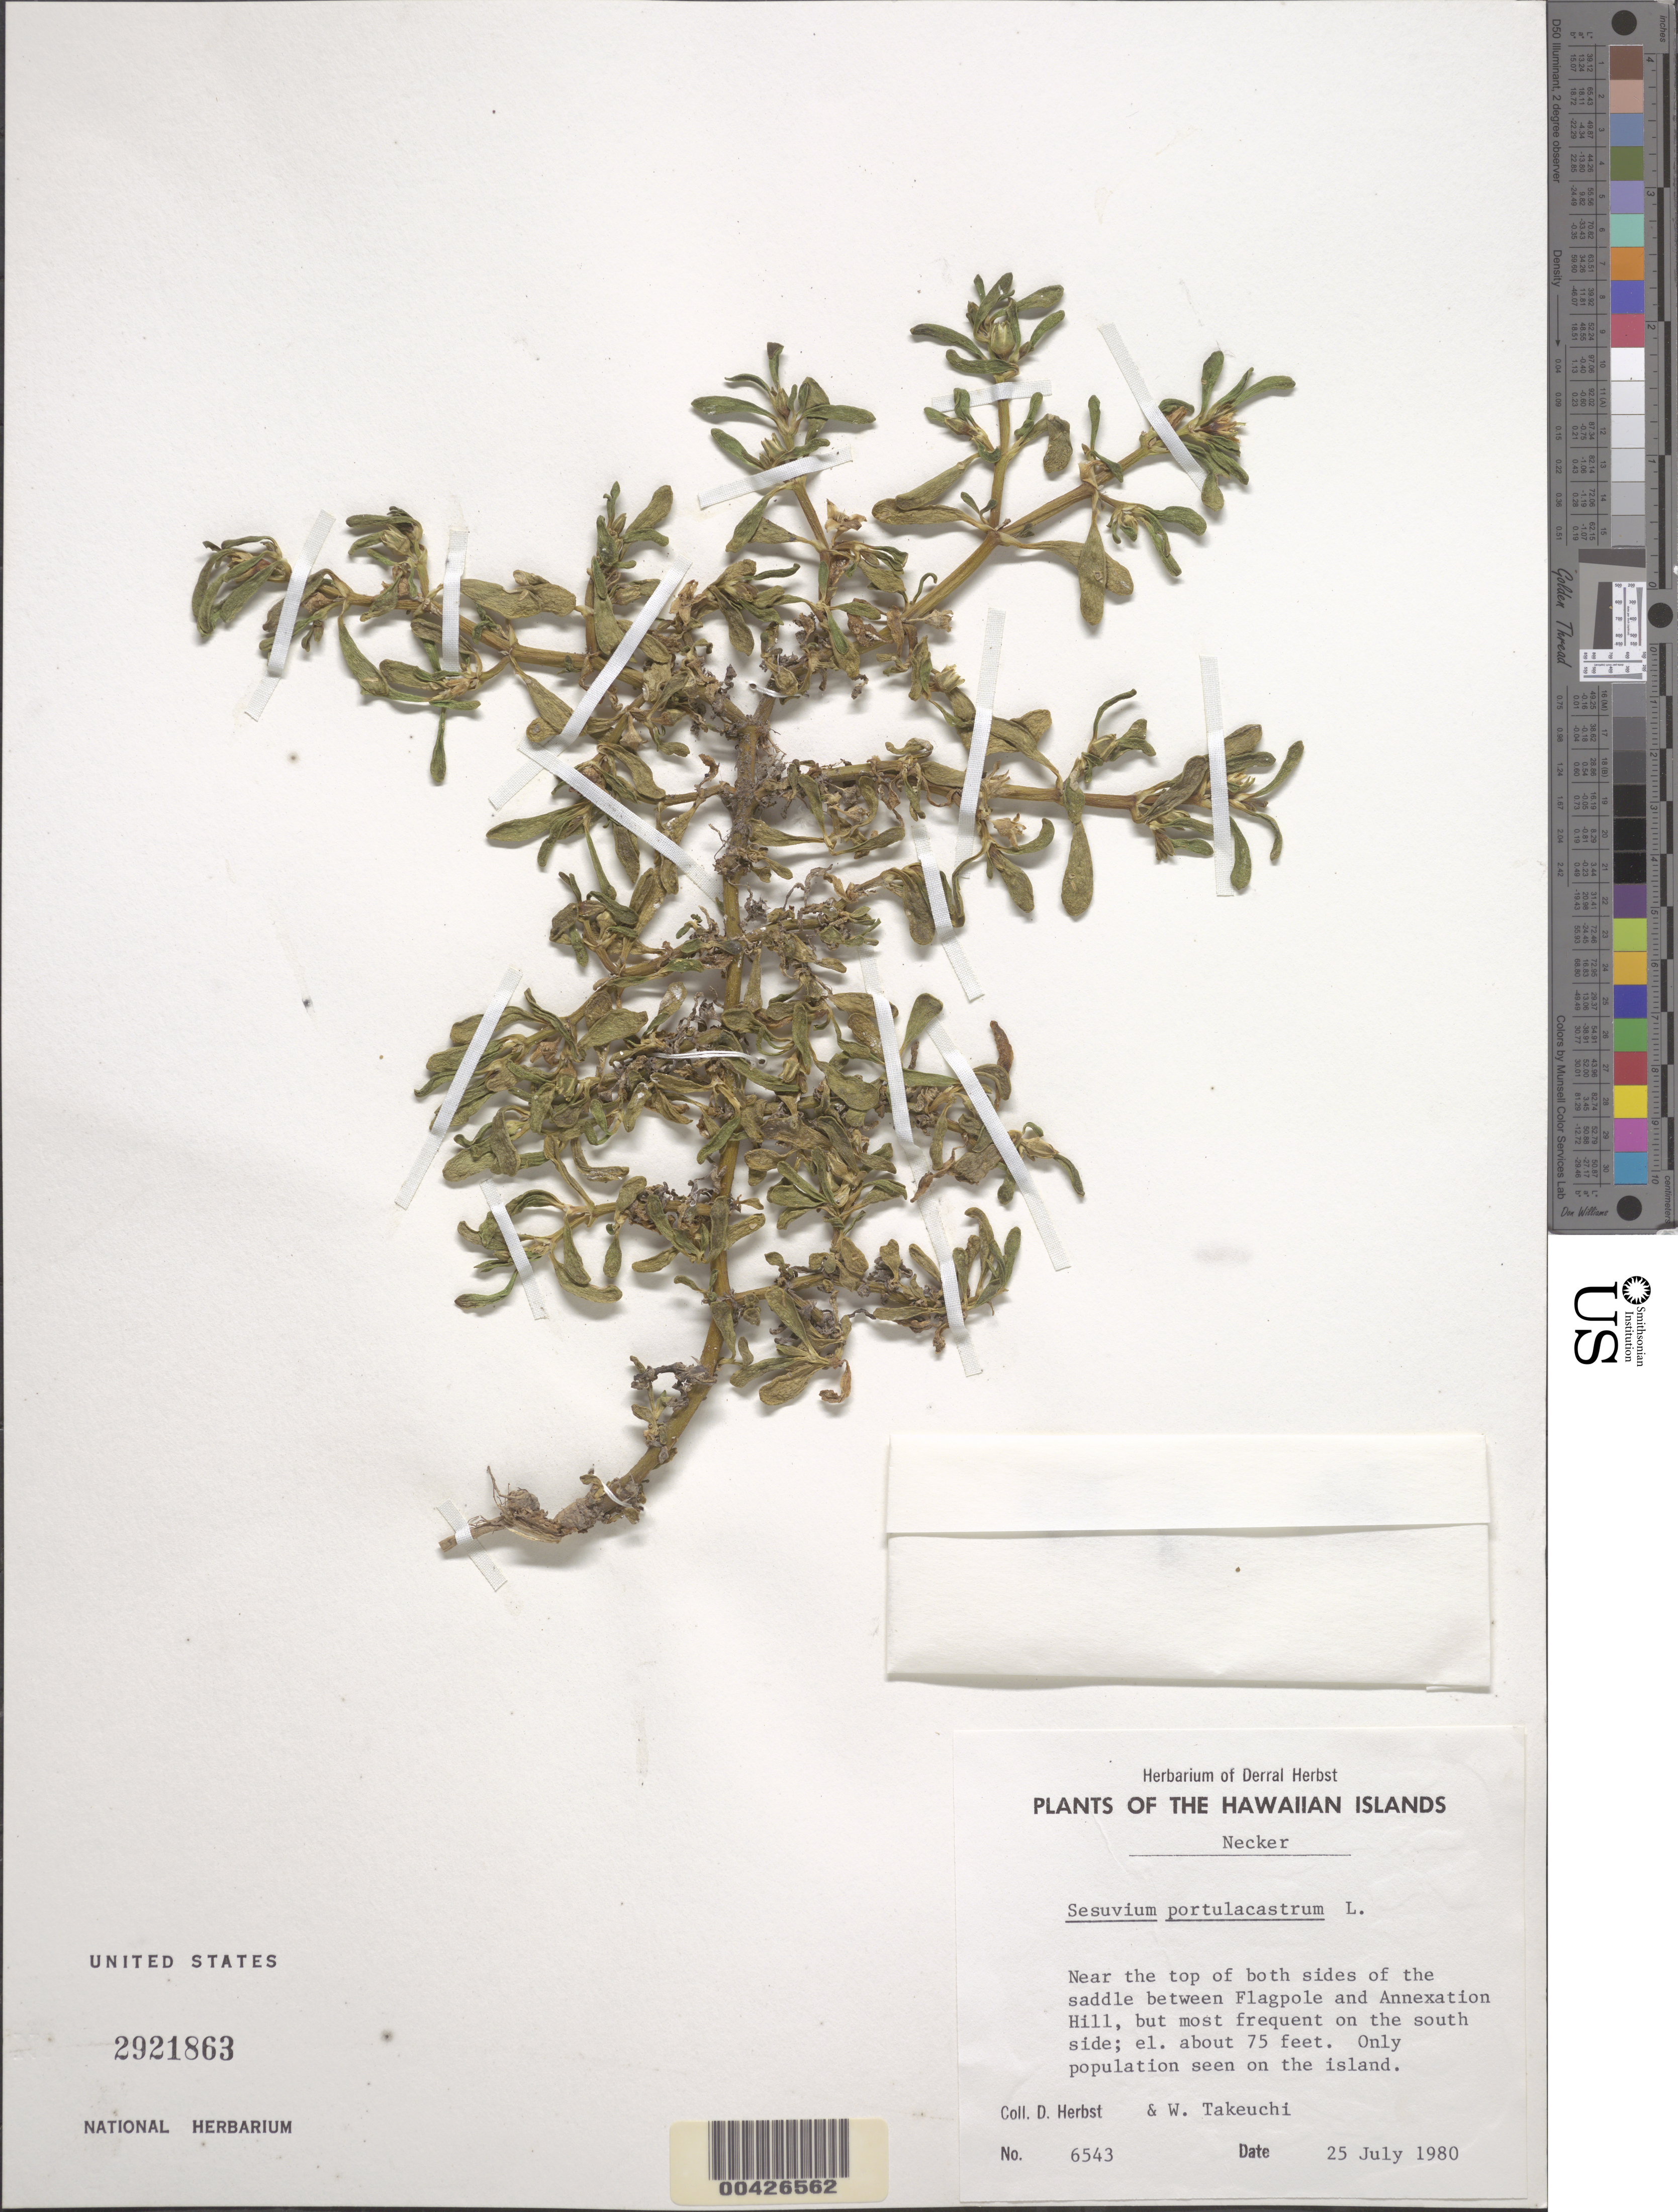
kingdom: Plantae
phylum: Tracheophyta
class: Magnoliopsida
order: Caryophyllales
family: Aizoaceae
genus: Sesuvium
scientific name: Sesuvium portulacastrum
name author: (L.) L.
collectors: D. R. Herbst & W. N. Takeuchi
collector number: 6543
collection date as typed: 25 Jul 1980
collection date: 1980-07-25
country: United States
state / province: Hawaii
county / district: Honolulu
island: Necker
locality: Near the top of both sides of the saddle between Flagpole and Annexation Hill, but most frequent on the south side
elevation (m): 23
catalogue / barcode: US 2921863